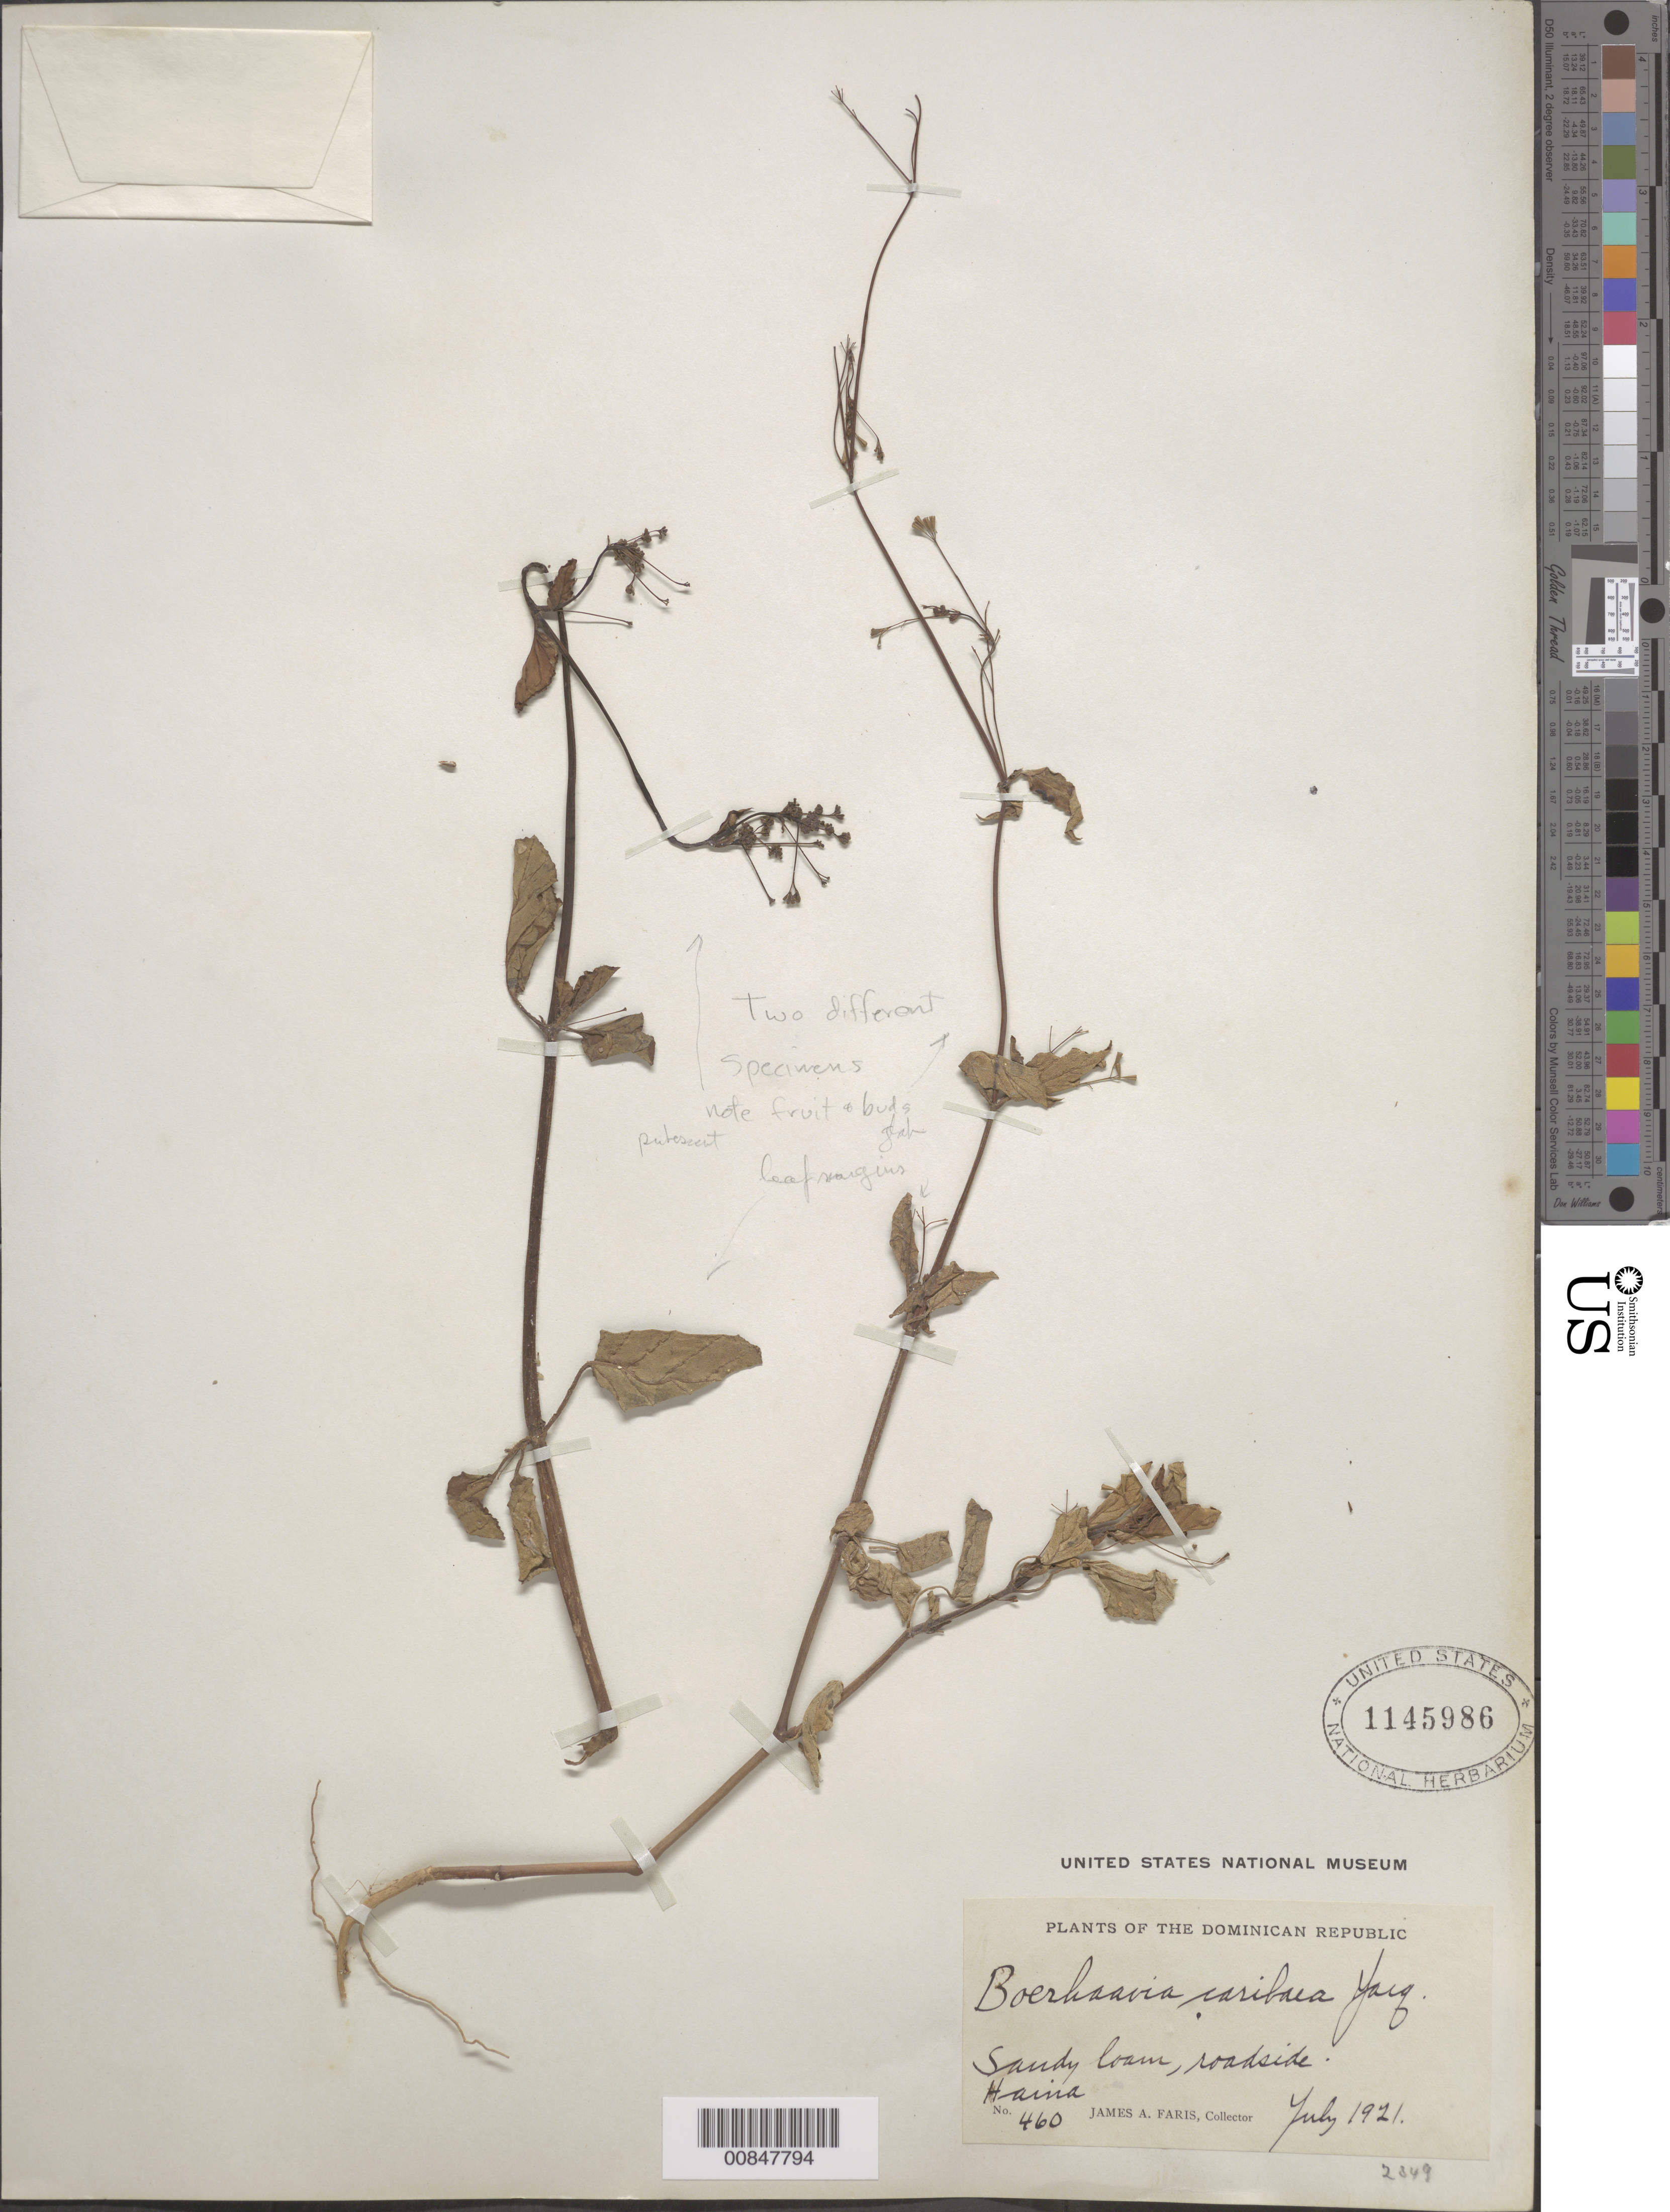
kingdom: Plantae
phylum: Tracheophyta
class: Magnoliopsida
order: Caryophyllales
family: Nyctaginaceae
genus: Boerhavia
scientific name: Boerhavia coccinea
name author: Mill.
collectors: J. Faris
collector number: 460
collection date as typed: Jul 1921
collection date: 1921-07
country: Dominican Republic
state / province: San Cristóbal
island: Hispaniola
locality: Haina.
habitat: Sandy loam, roadside.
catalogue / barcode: US 1145986